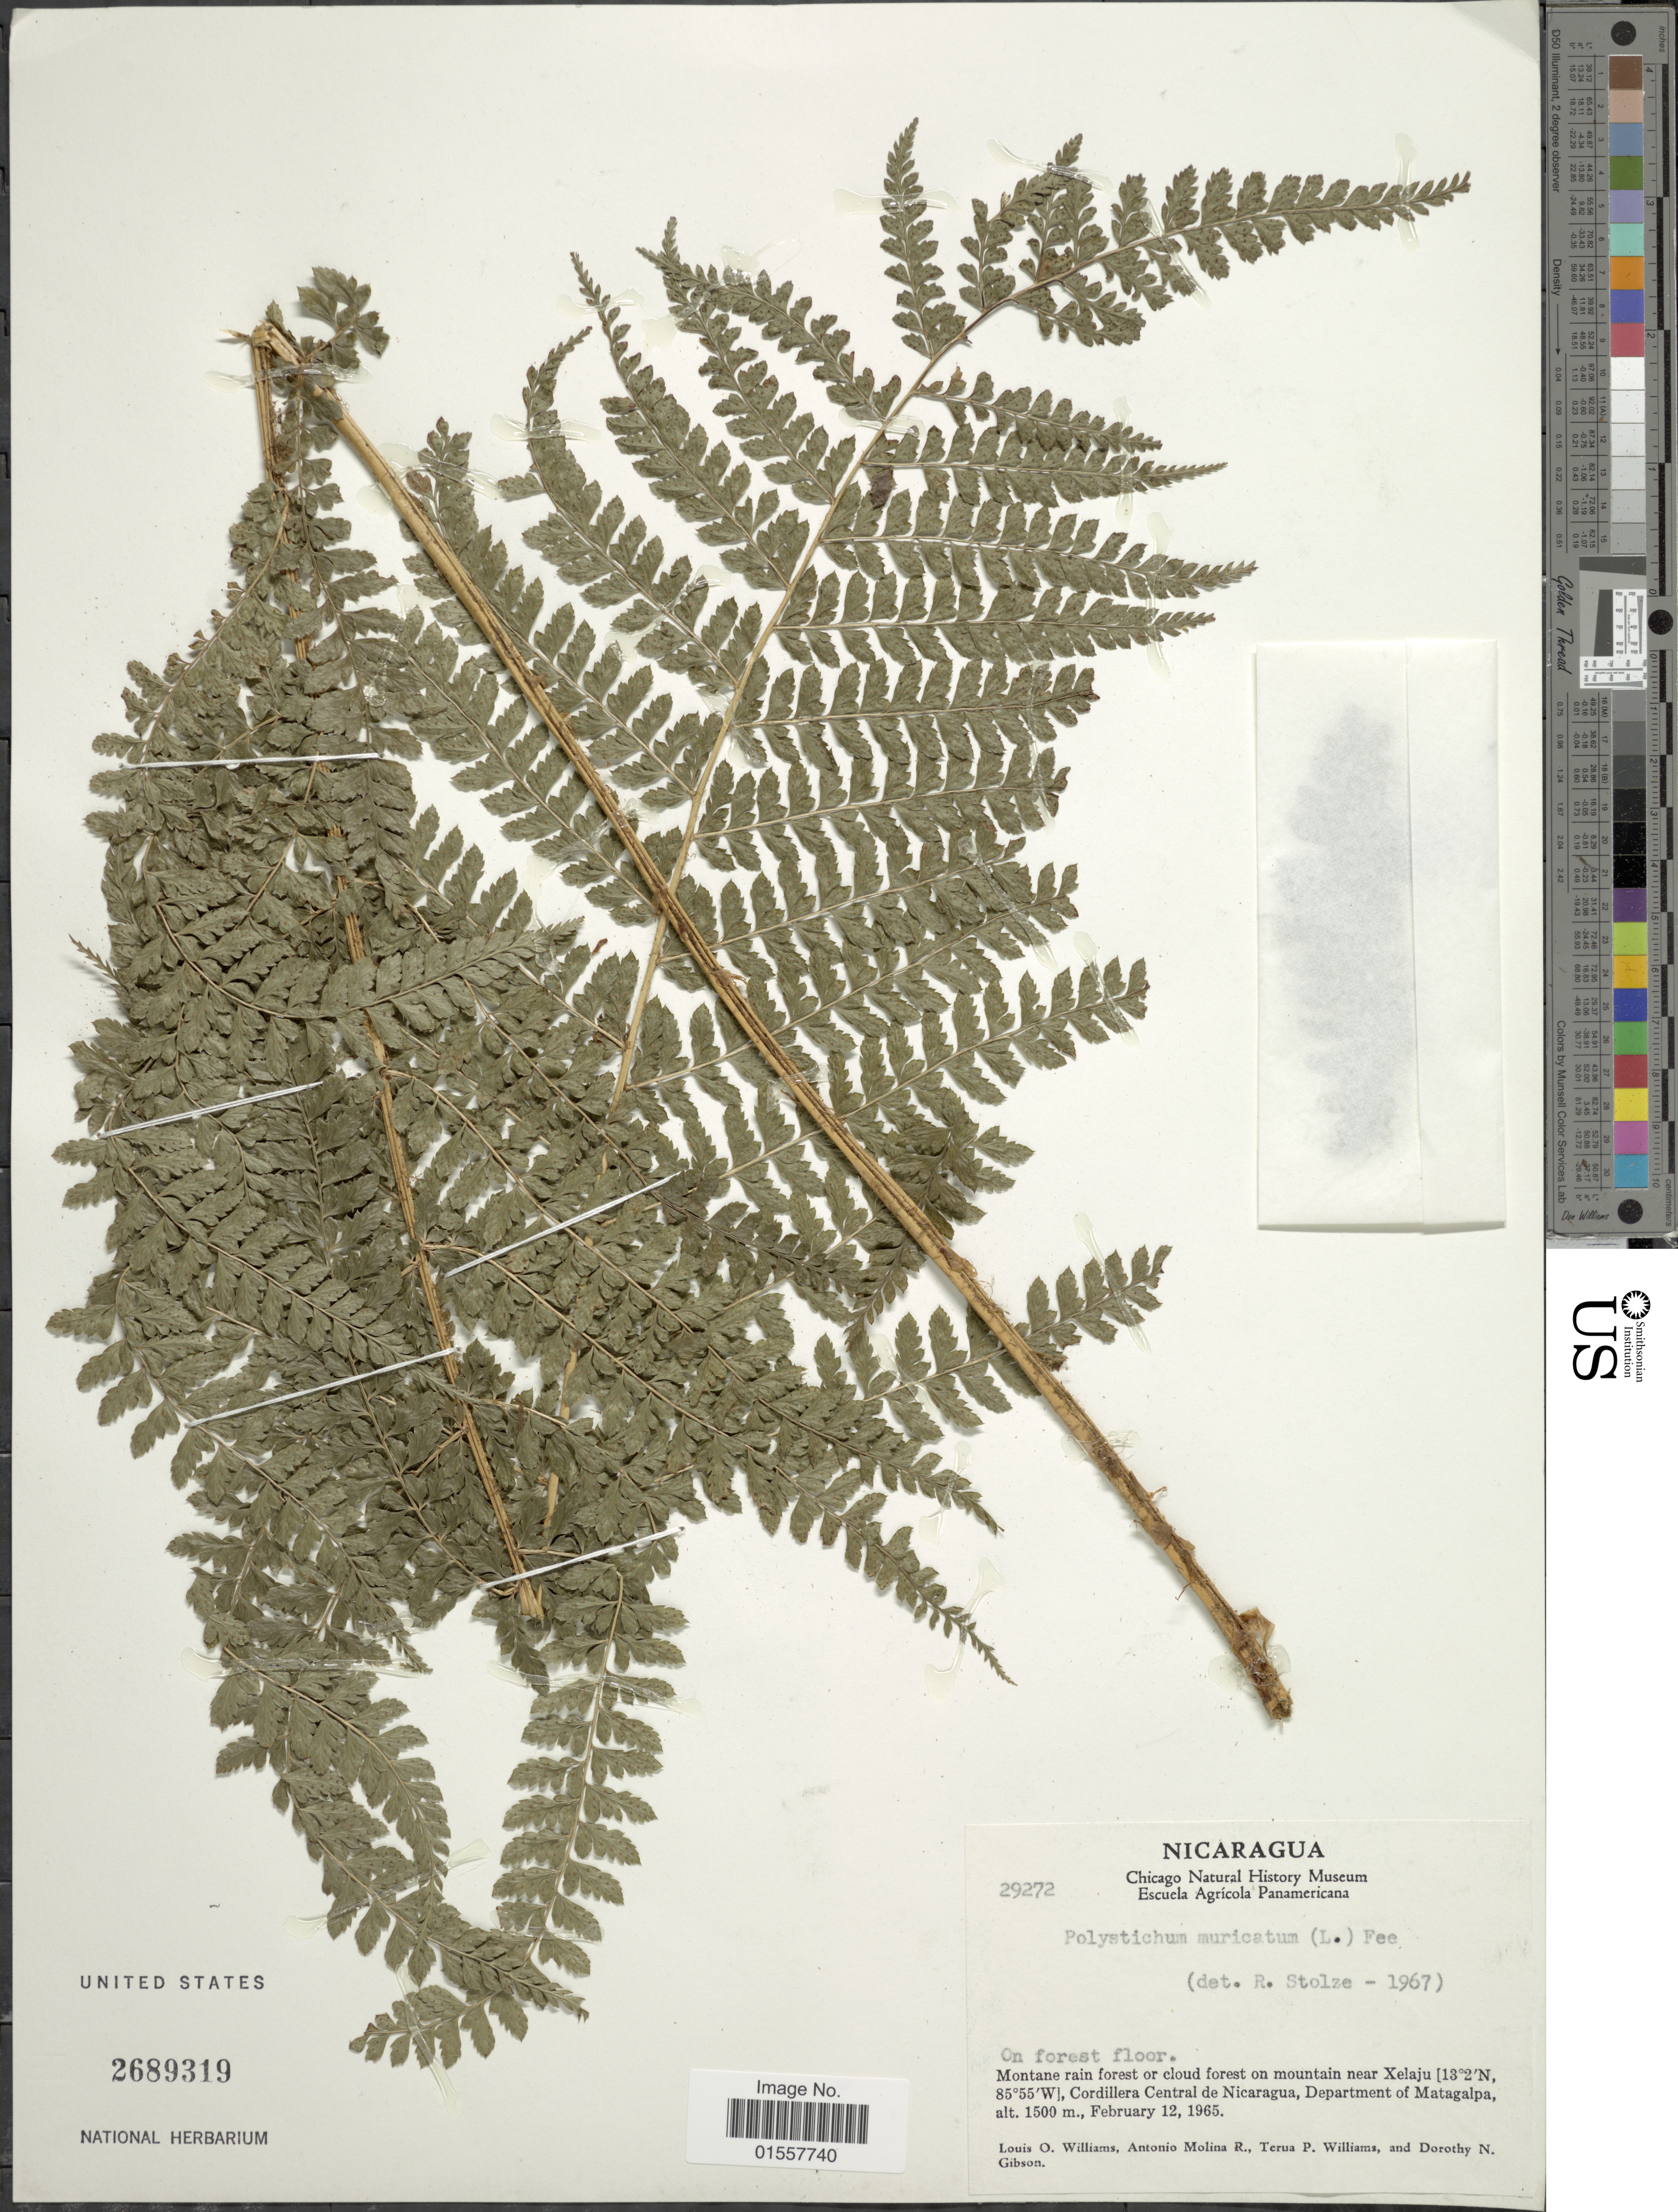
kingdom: Plantae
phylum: Tracheophyta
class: Polypodiopsida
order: Polypodiales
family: Dryopteridaceae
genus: Polystichum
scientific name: Polystichum muricatum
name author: (L.) Fée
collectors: L. O. Williams, A. Molina R., T. P. Williams & D. N. Gibson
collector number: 29272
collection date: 1965-02-12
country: Nicaragua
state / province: Matagalpa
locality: On mountain near Xelaju, Cordillera Central de Nicargua, Department of Matagalpa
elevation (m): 1500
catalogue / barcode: US 2689319